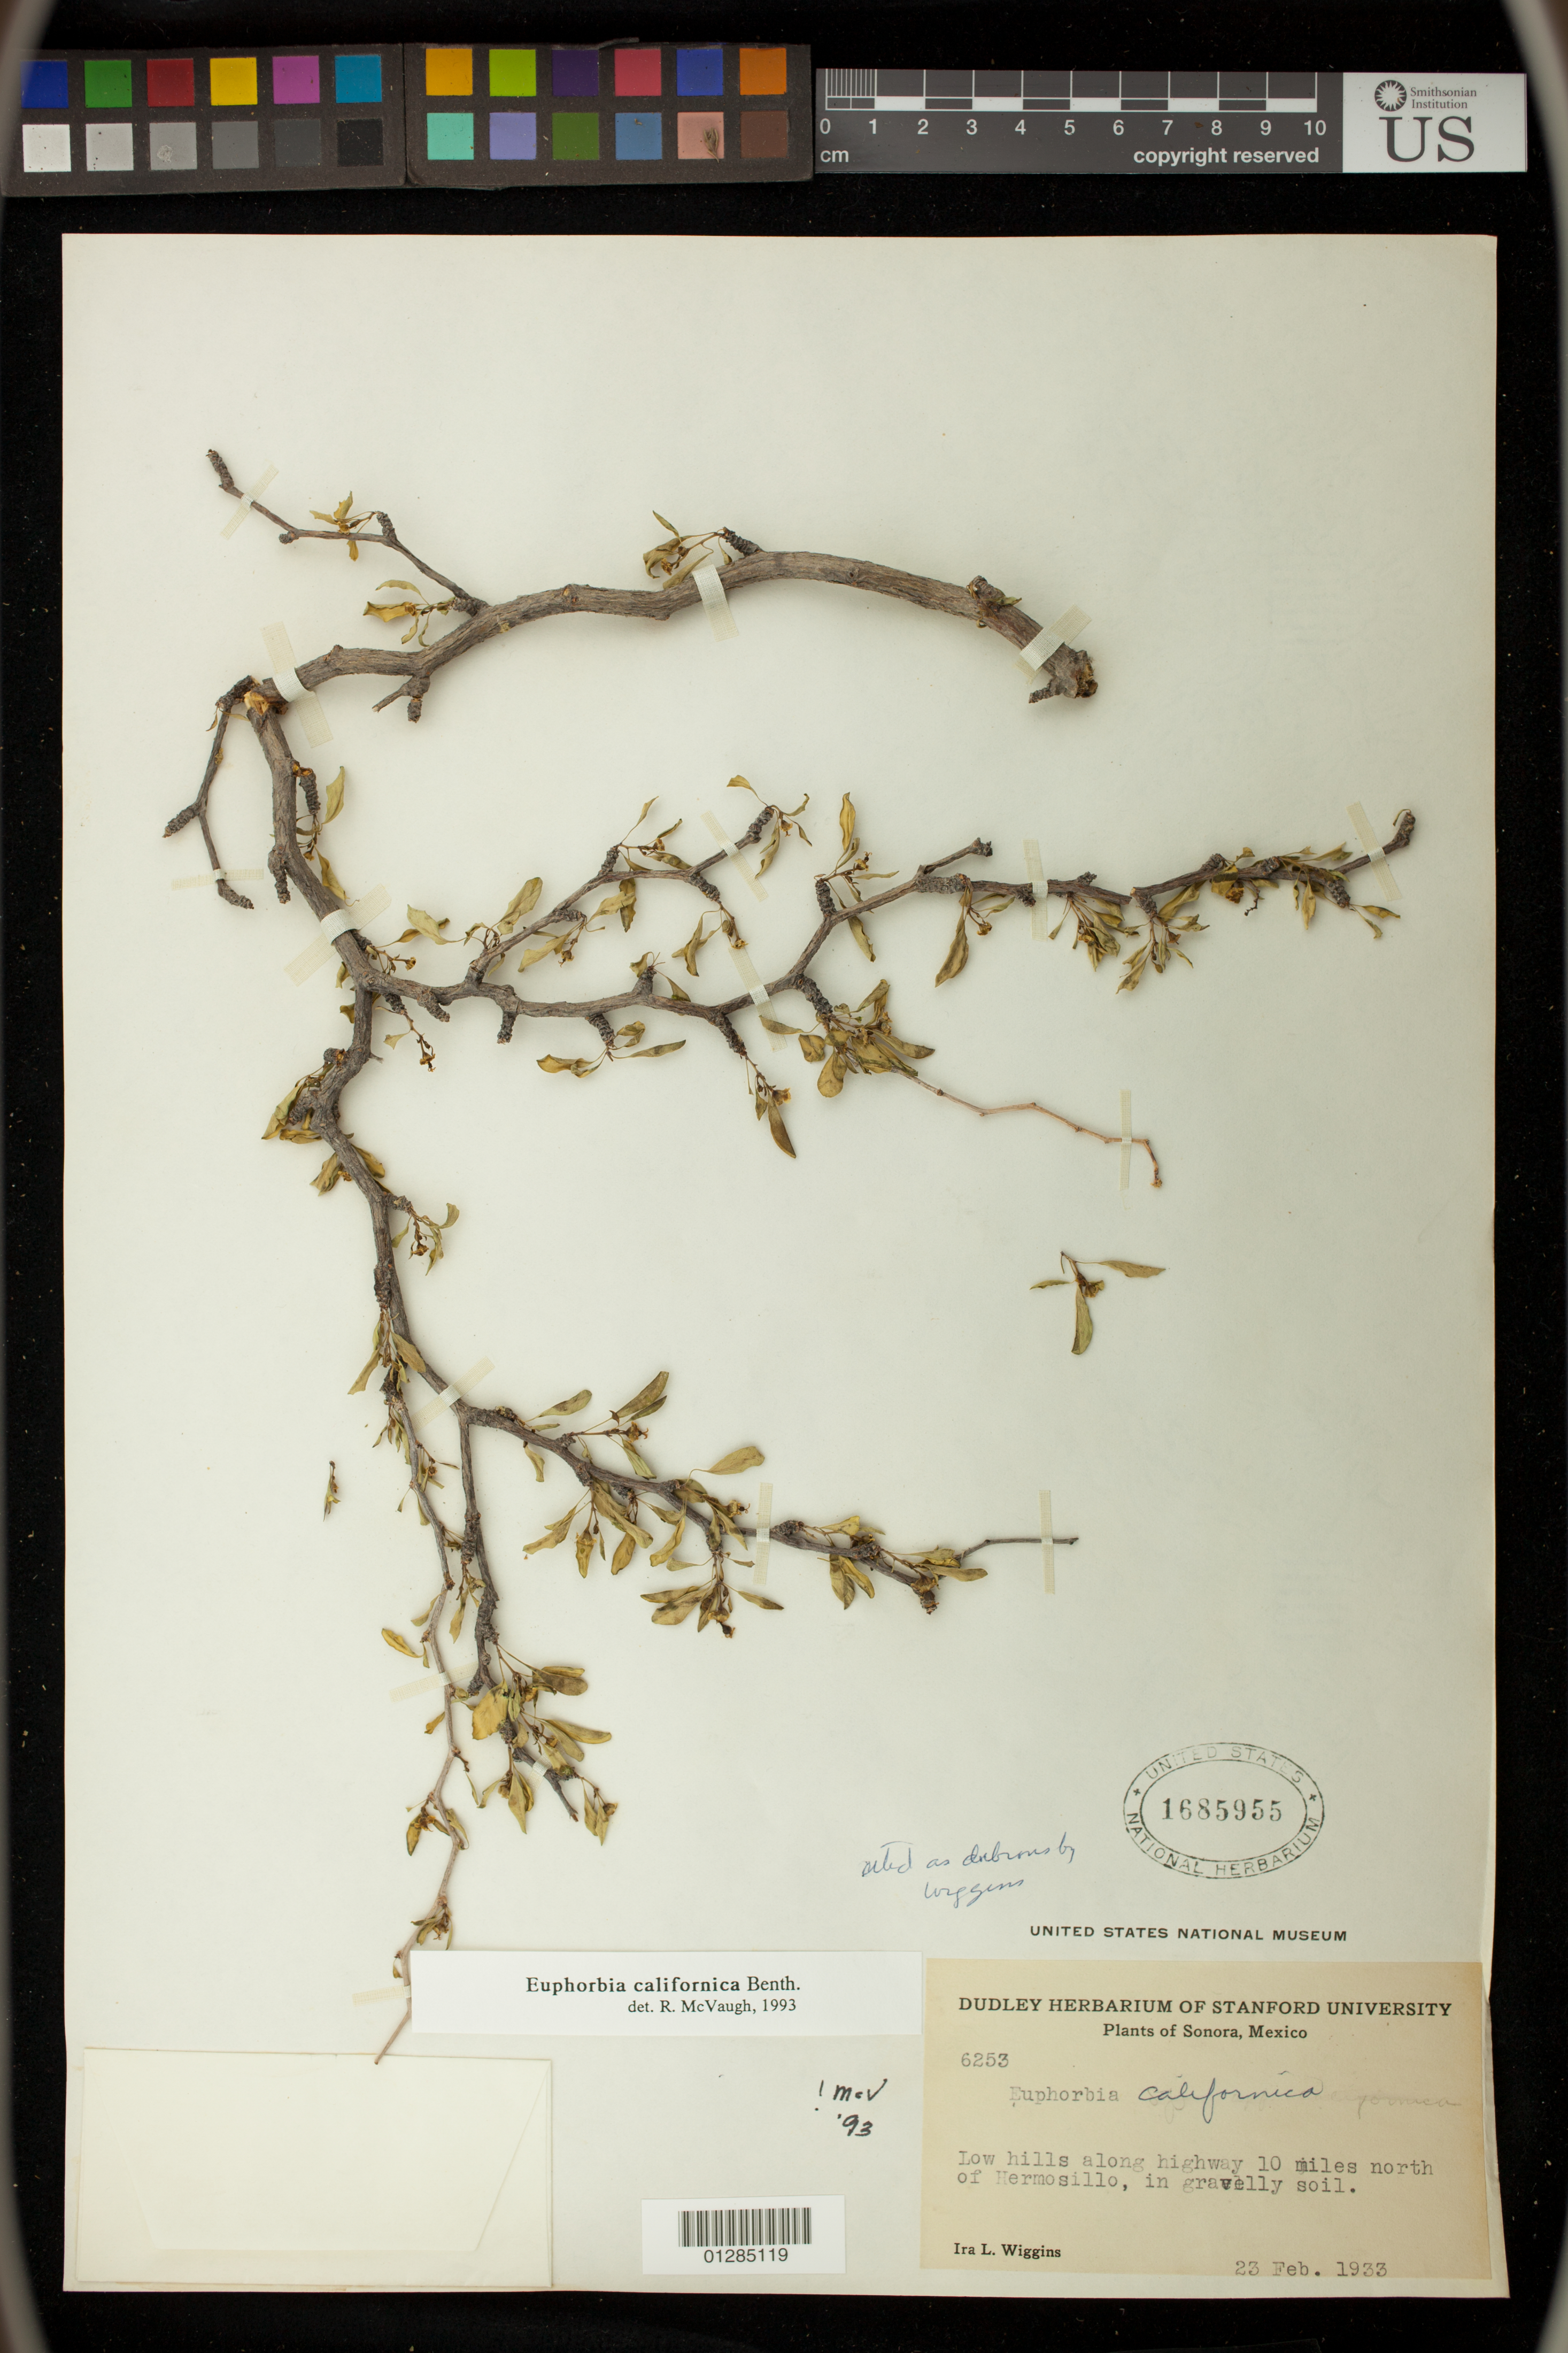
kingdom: Plantae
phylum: Tracheophyta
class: Magnoliopsida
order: Malpighiales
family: Euphorbiaceae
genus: Euphorbia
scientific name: Euphorbia californica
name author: Benth.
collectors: I. L. Wiggins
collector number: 6253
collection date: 1933-02-23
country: Mexico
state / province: Sonora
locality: Low hills along highway 10 miles north of Hermosillo, in gravelly soil.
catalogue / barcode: US 1685955